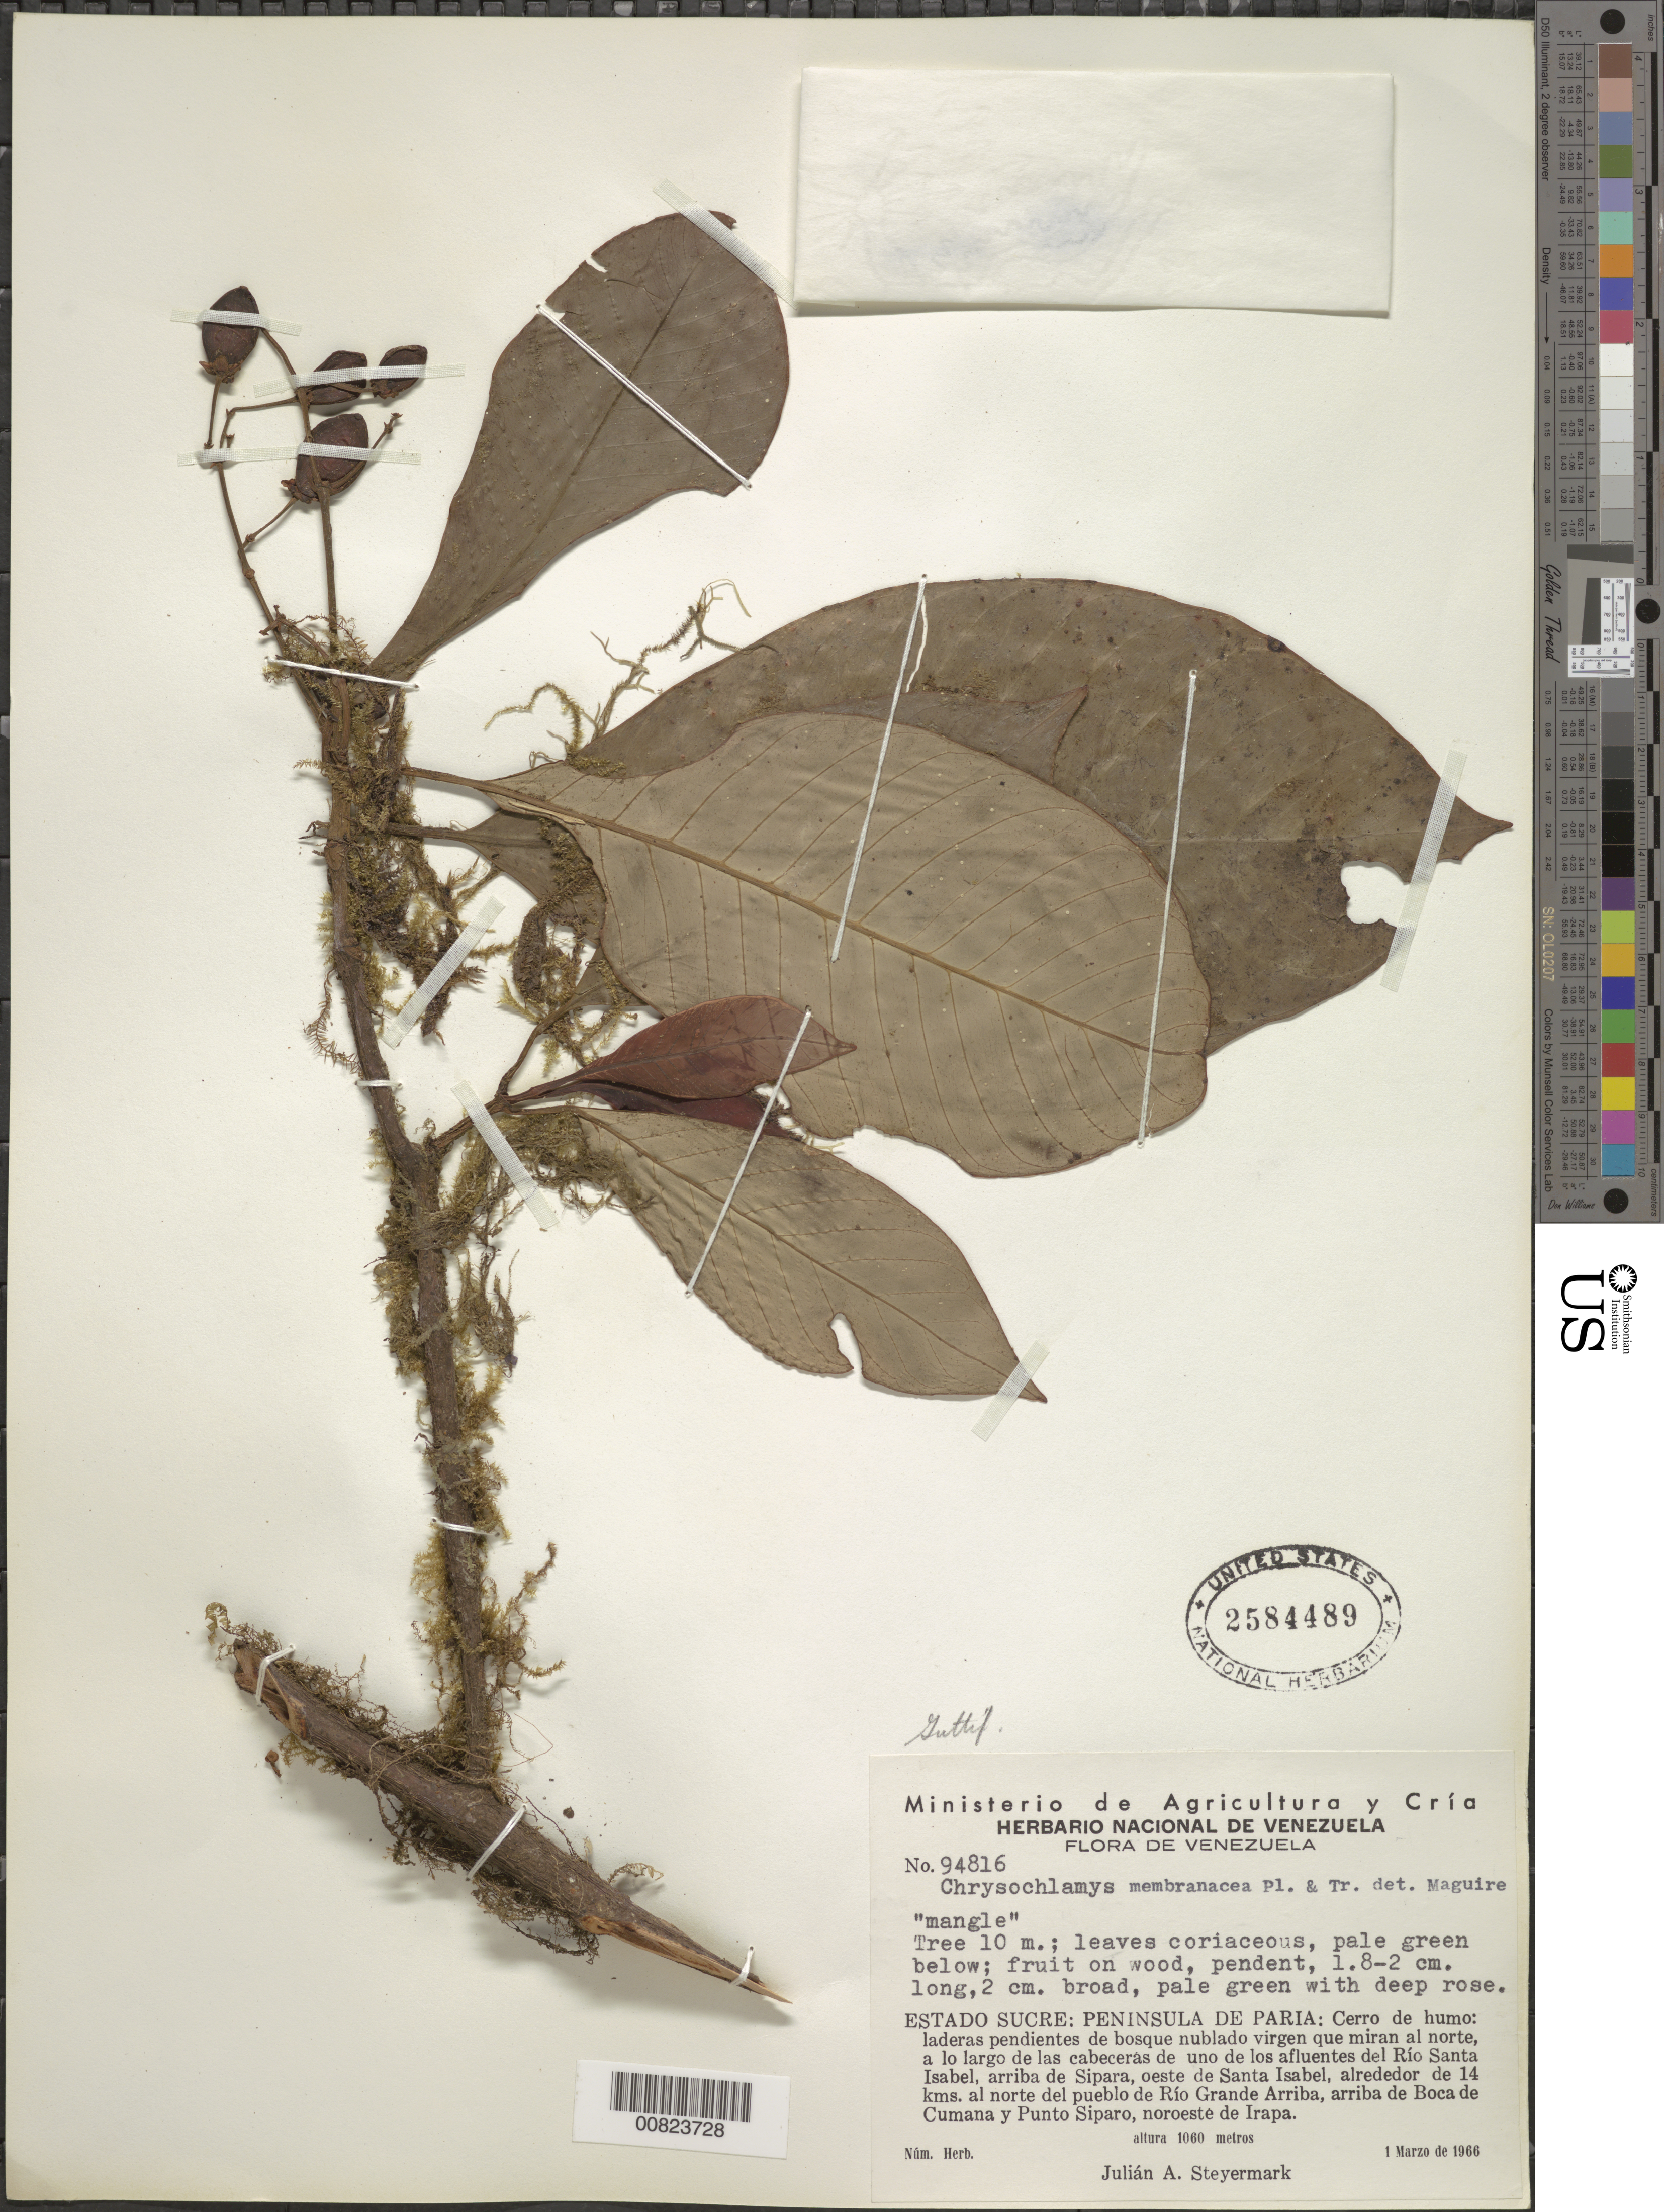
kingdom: Plantae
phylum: Tracheophyta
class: Magnoliopsida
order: Malpighiales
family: Clusiaceae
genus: Chrysochlamys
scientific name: Chrysochlamys membranacea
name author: Planch. & Triana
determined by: Maguire, Bassett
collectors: J. Steyermark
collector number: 94816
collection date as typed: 1-Mar-66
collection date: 1966-03-01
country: Venezuela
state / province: Sucre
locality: Peninsula de Paria, Cerro de Humo, noroeste de Irapa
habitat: Bosque nublado virgen en la cumbre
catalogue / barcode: US 2584489